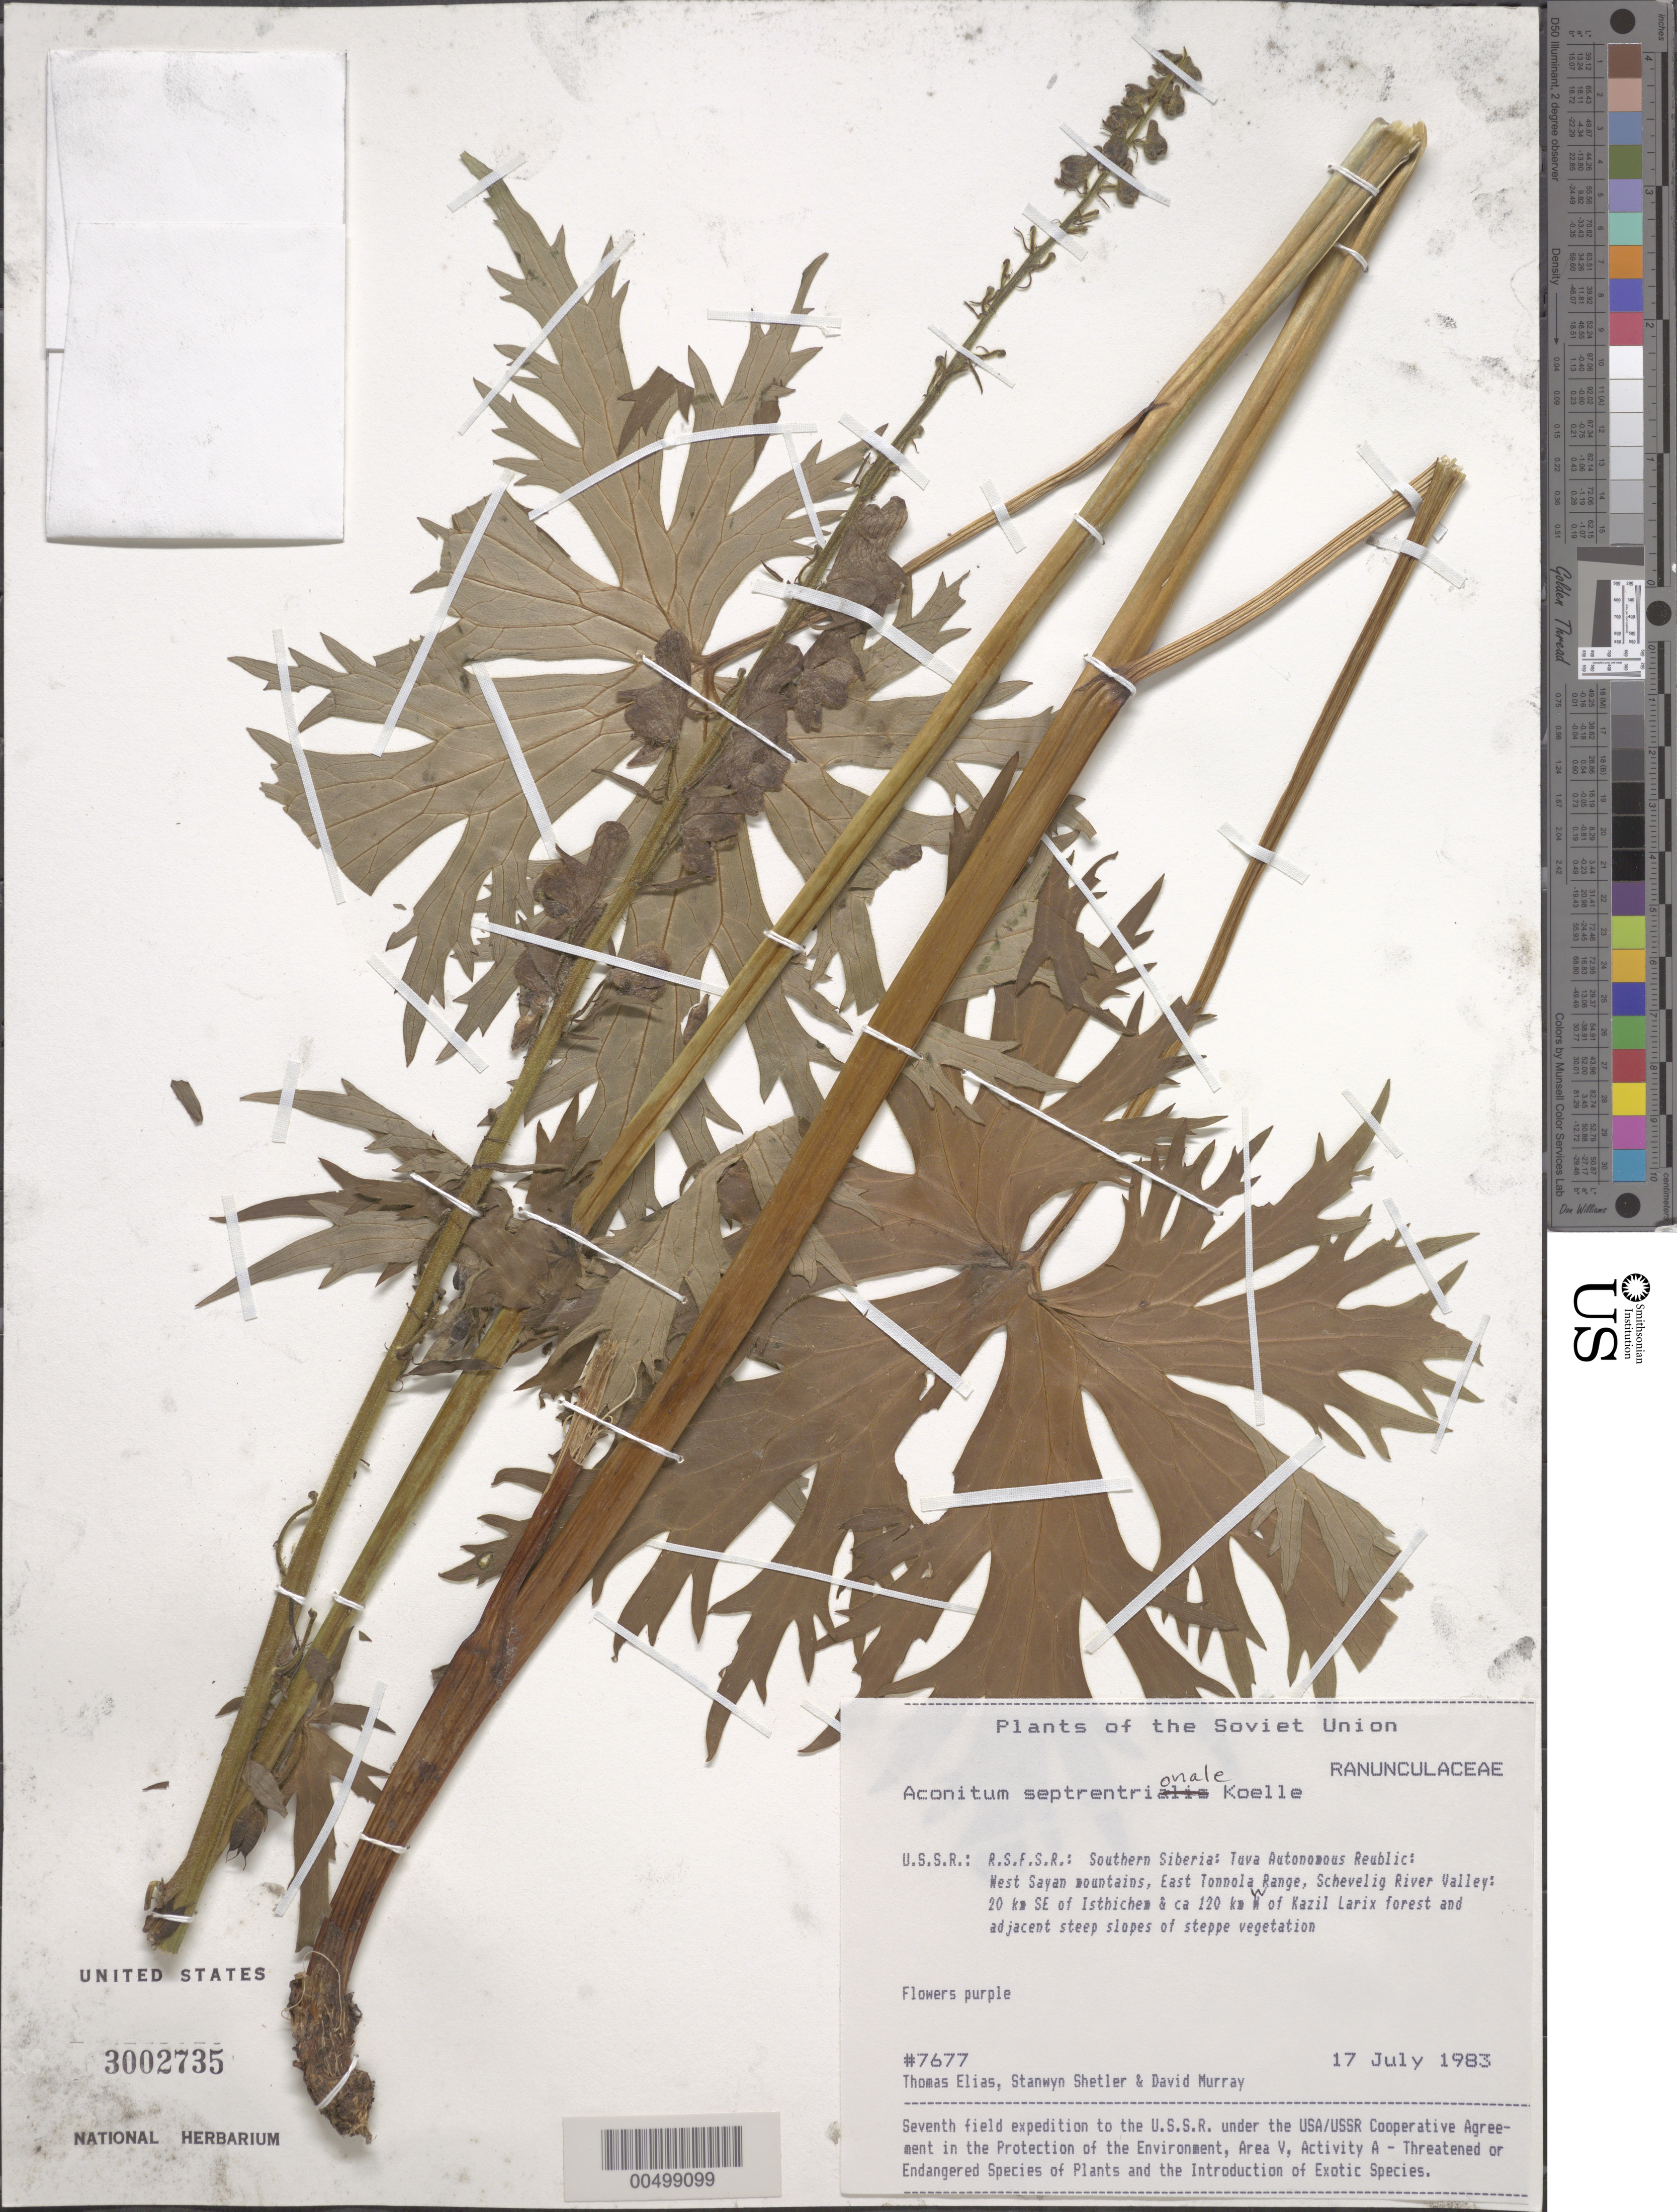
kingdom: Plantae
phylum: Tracheophyta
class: Magnoliopsida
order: Ranunculales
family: Ranunculaceae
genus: Aconitum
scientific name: Aconitum septentrionale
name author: Koelle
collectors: T. Elias, S. Shetler & D. F. Murray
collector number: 7677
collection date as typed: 17 Jul 1983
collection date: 1983-07-17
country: Russian Federation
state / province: Tuva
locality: West Sayan Mountains, E Tonnola [Tannu-Ola] Range, Schevelig River Valley, 20 km SE of Isthichem [Ishti-Khem], *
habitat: Larix forest and adjacent steep slopes of steppe vegetation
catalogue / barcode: US 3002735